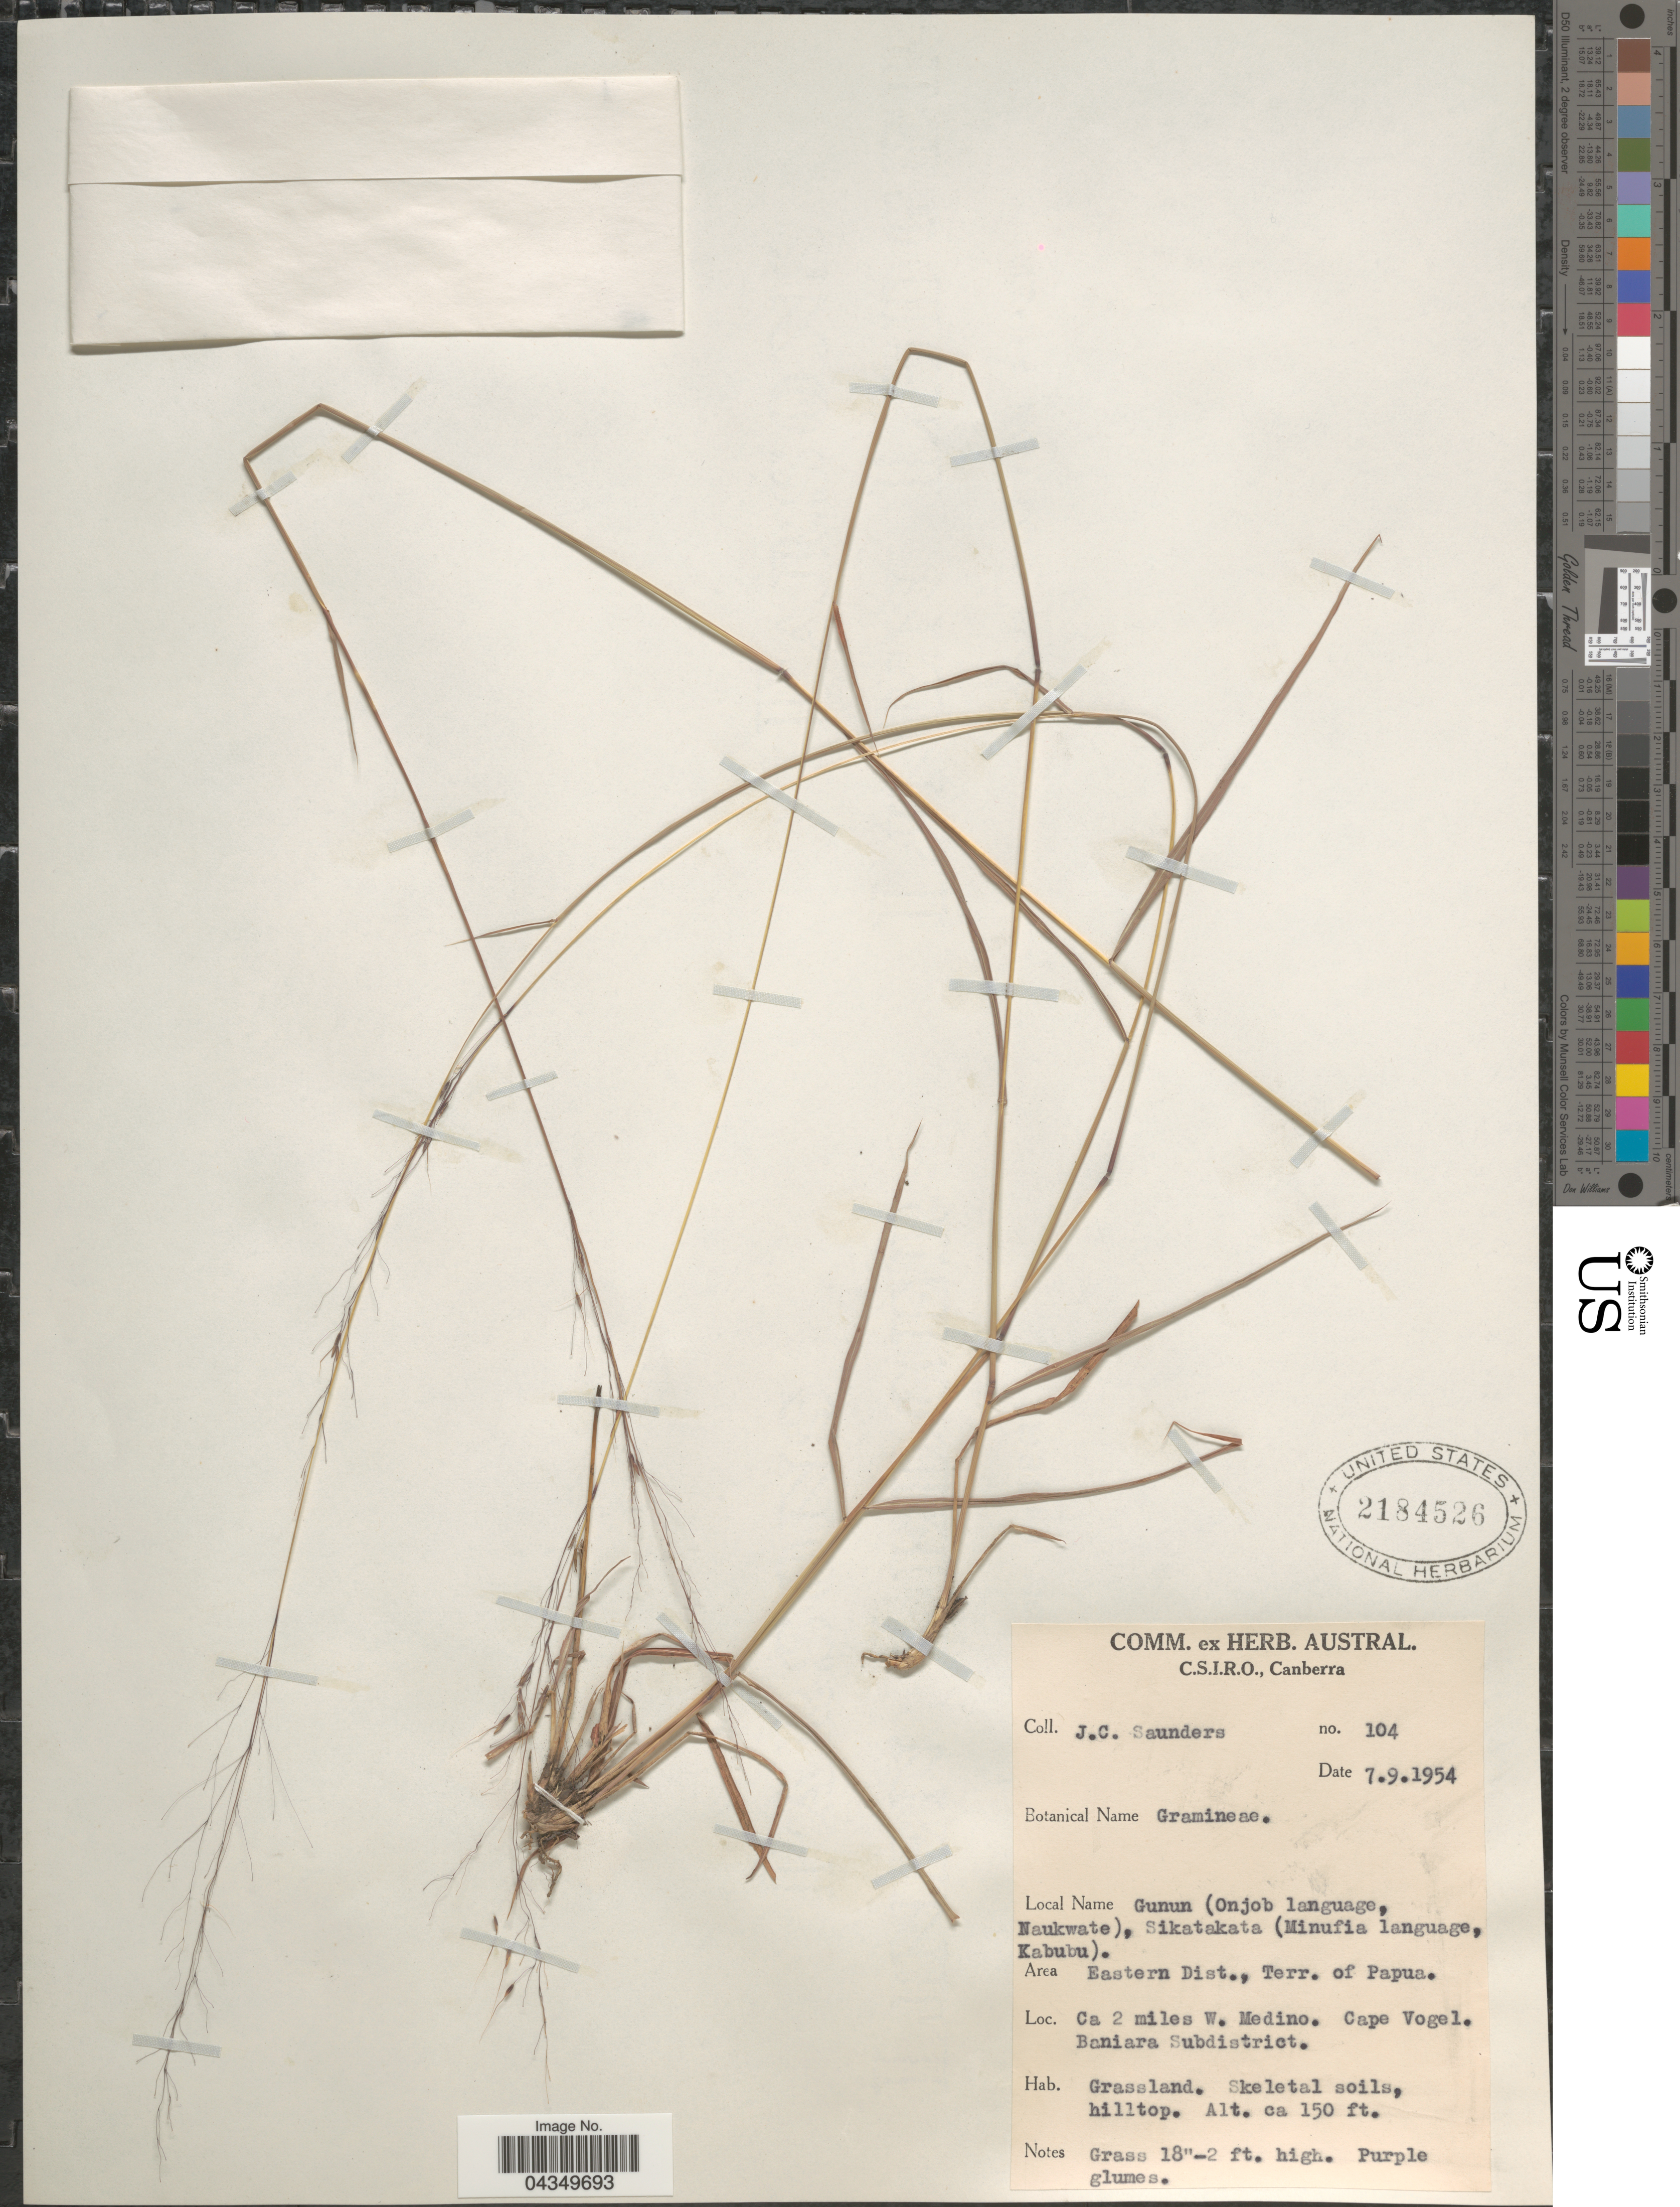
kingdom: Plantae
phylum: Tracheophyta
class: Liliopsida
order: Poales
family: Poaceae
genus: Capillipedium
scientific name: Capillipedium parviflorum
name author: (R. Br.) Stapf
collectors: J. C. Saunders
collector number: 104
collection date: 1954-09-07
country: Papua New Guinea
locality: Area Eastern Dist., Terr. of Papua. Ca 2 miles W. Medino. Cape Vogel. Baniara Subdistrict.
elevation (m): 46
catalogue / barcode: US 2184526